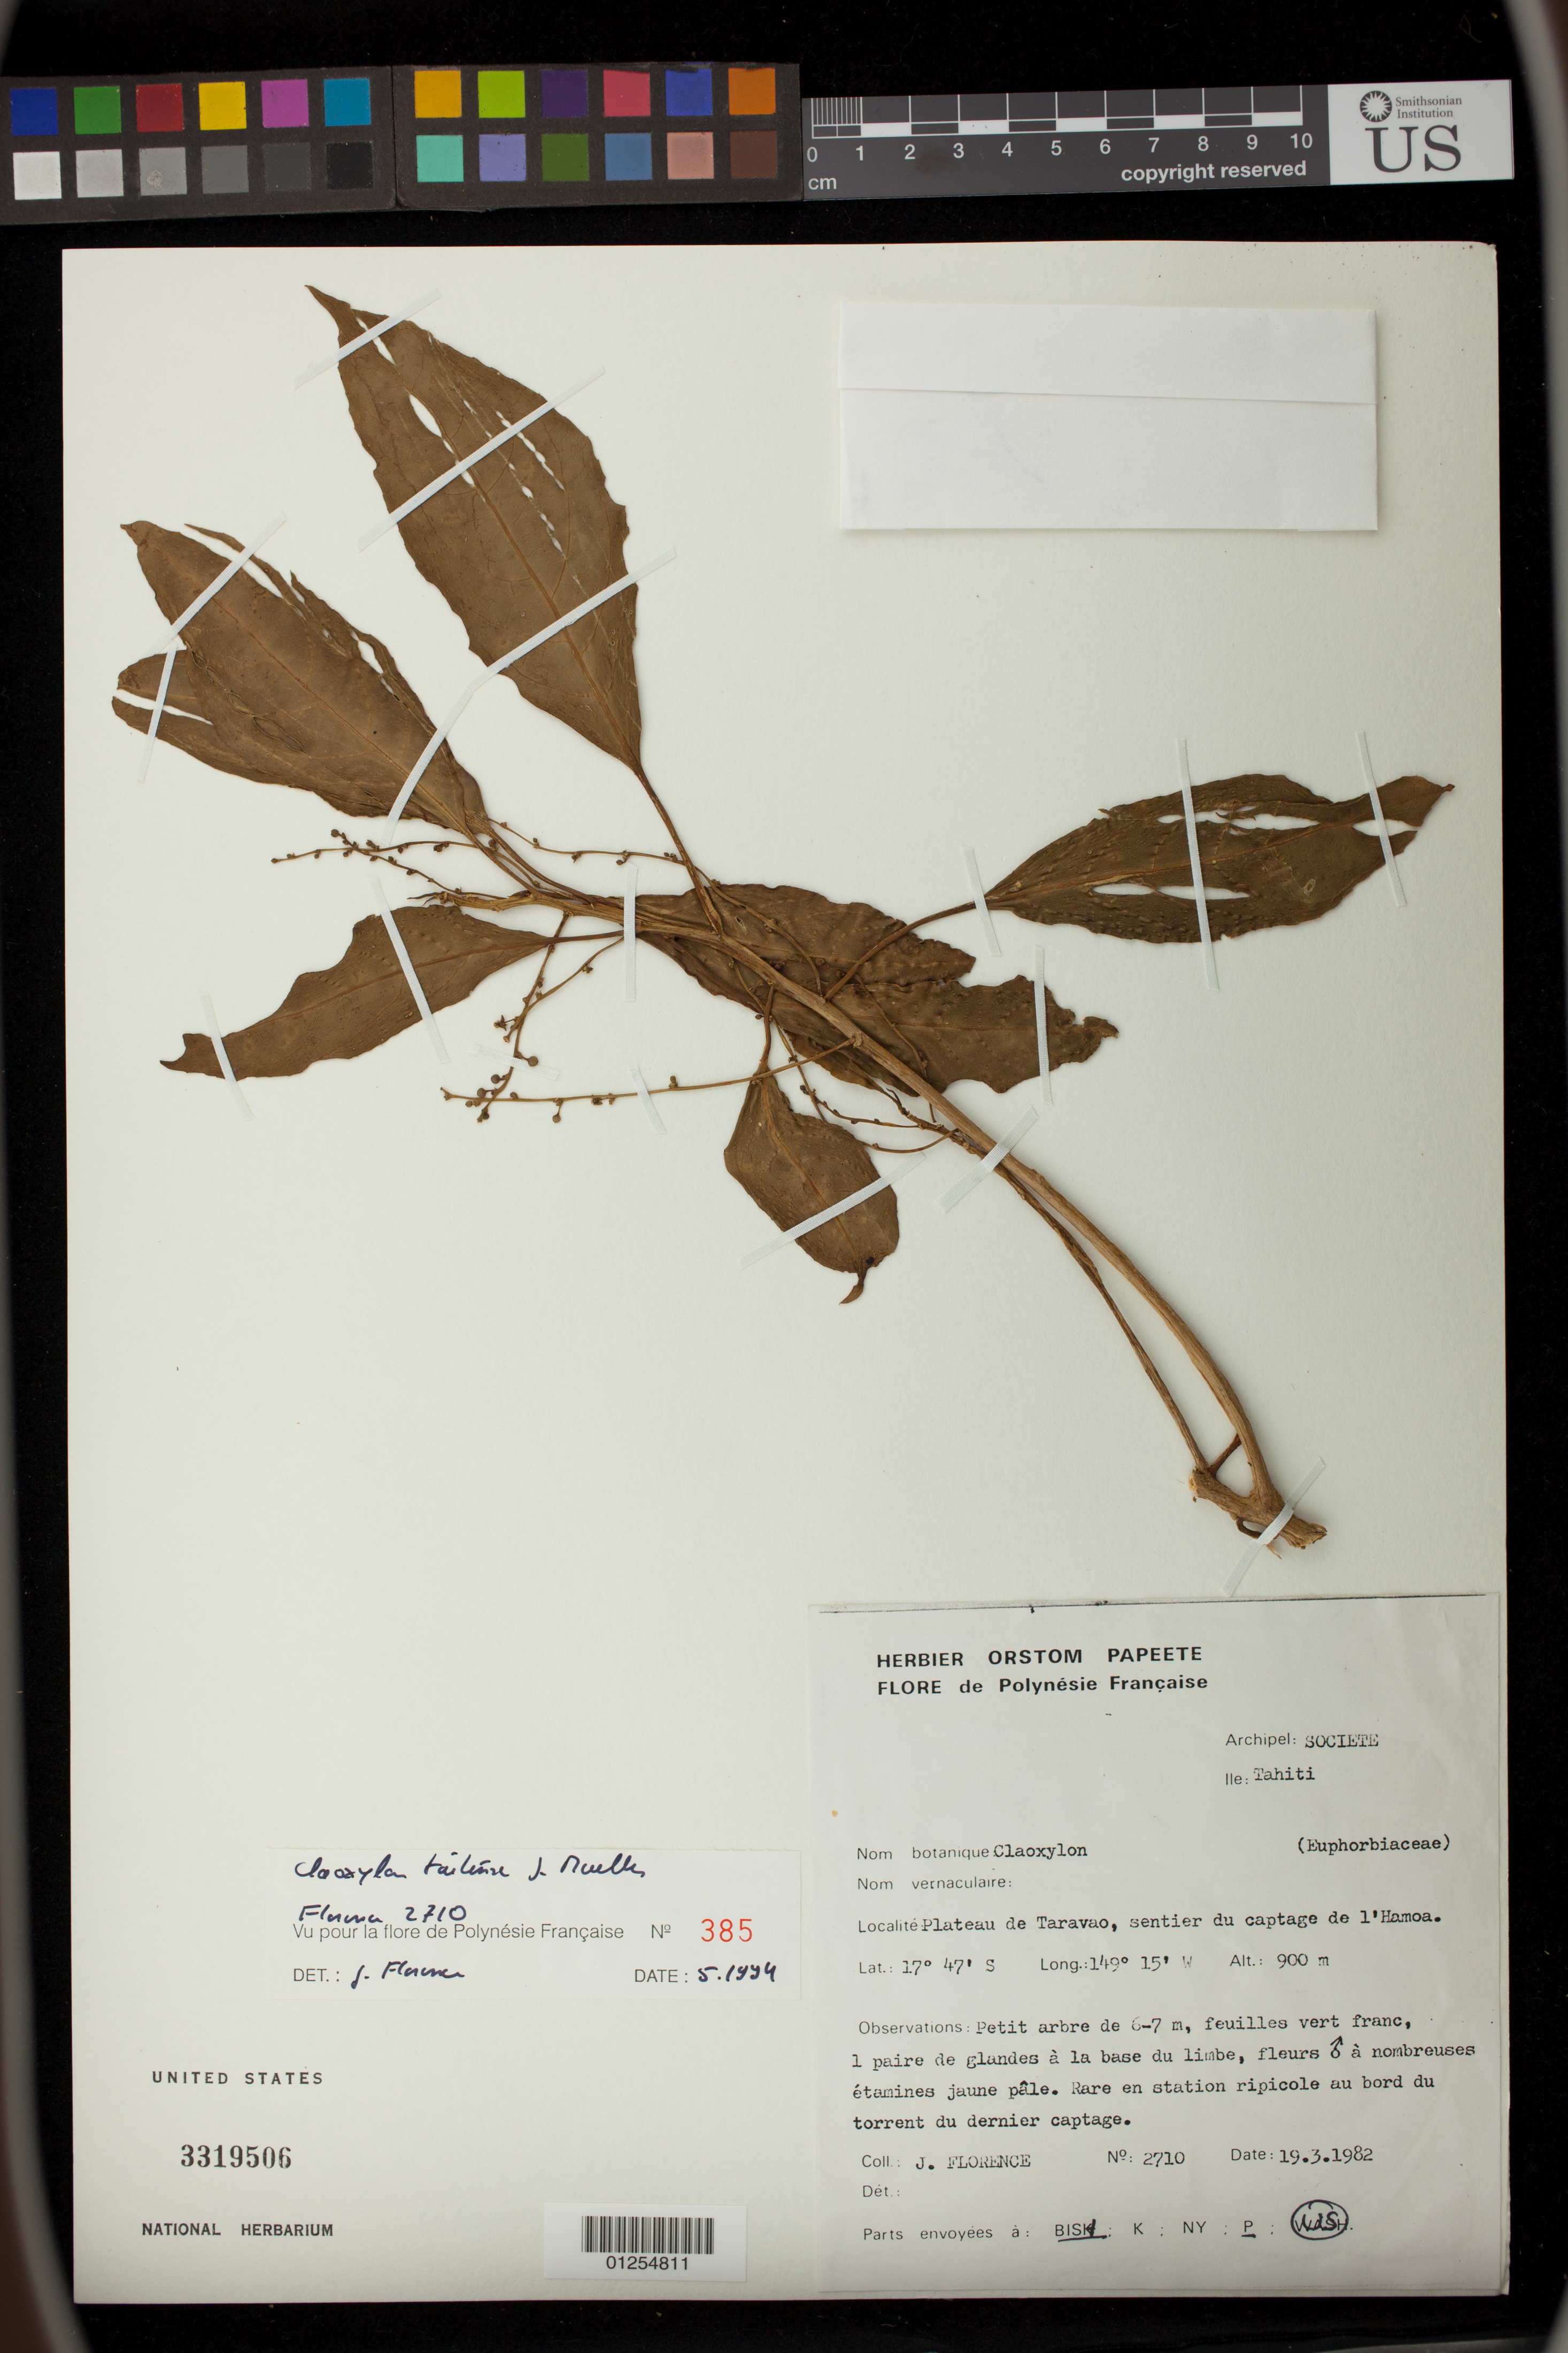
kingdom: Plantae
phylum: Tracheophyta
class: Magnoliopsida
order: Malpighiales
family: Euphorbiaceae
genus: Claoxylon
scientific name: Claoxylon taitense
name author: Müll. Arg.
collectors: J. Florence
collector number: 2710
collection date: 1982-03-19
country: French Polynesia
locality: Societe,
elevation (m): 900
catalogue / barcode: US 3319506